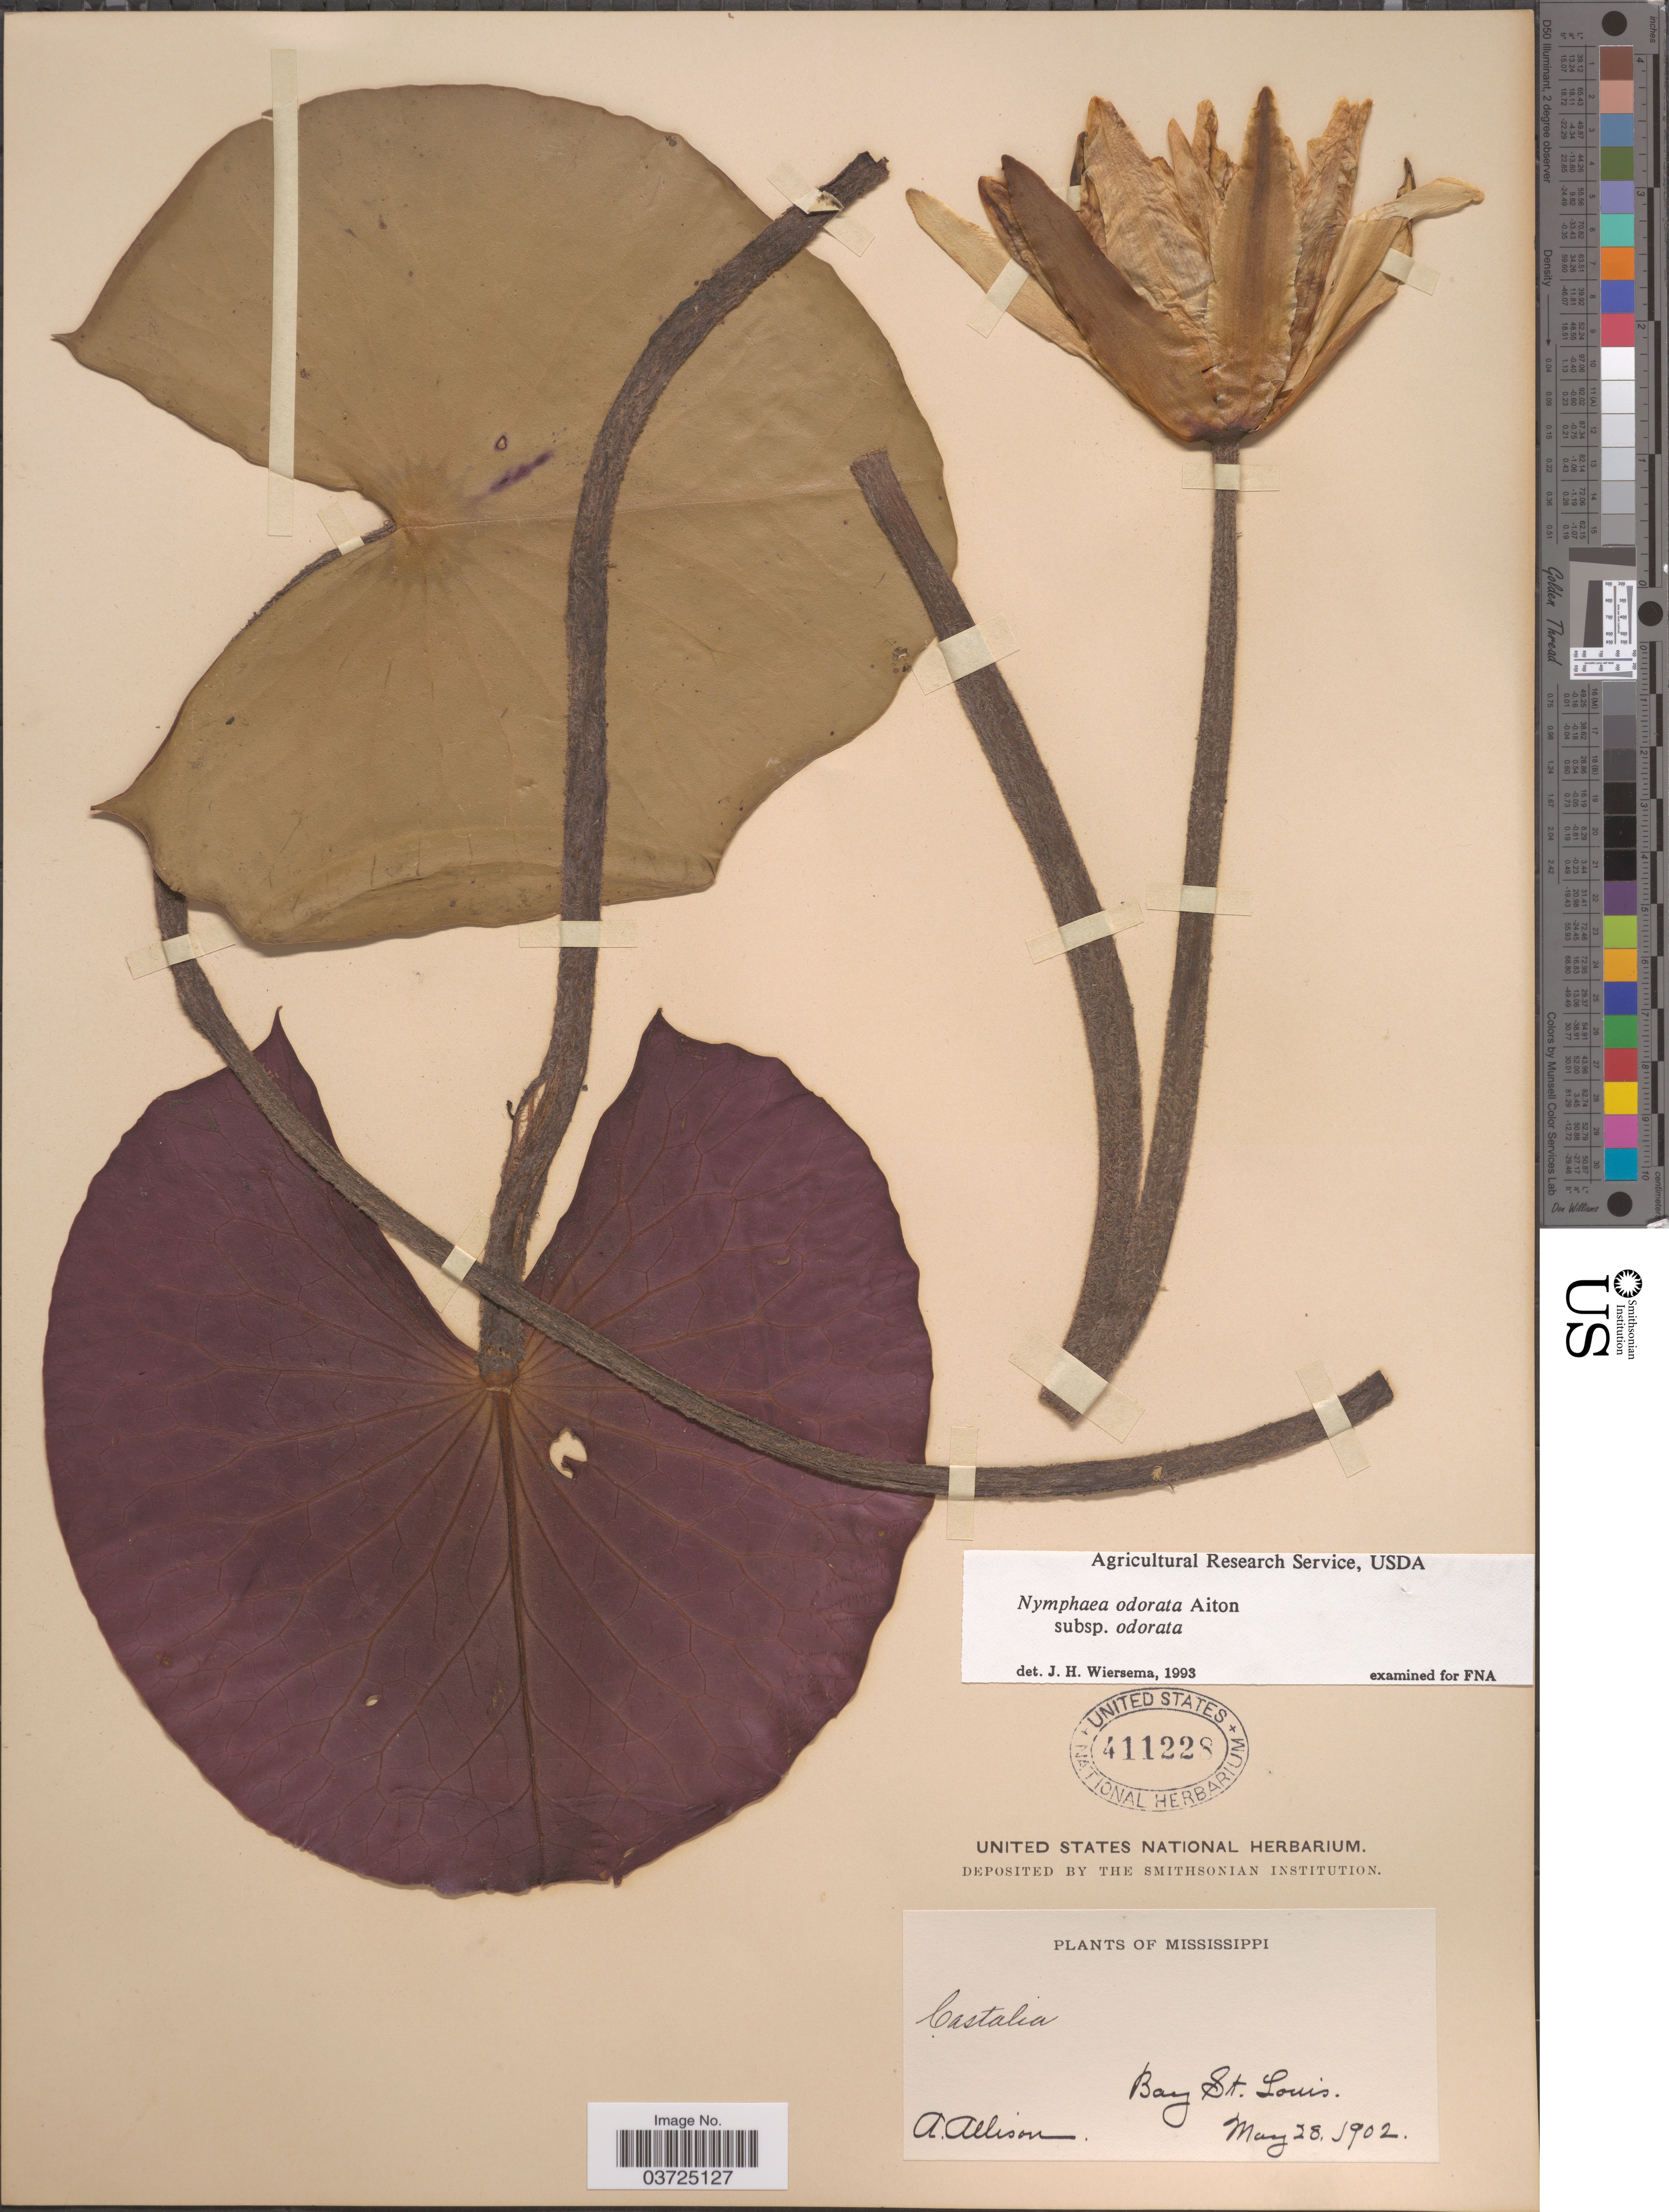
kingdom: Plantae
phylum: Tracheophyta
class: Magnoliopsida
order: Nymphaeales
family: Nymphaeaceae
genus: Nymphaea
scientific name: Nymphaea odorata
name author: Aiton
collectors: A. Allison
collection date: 1902-05-28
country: United States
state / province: Mississippi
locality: Bay St. Louis.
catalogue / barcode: US 411228